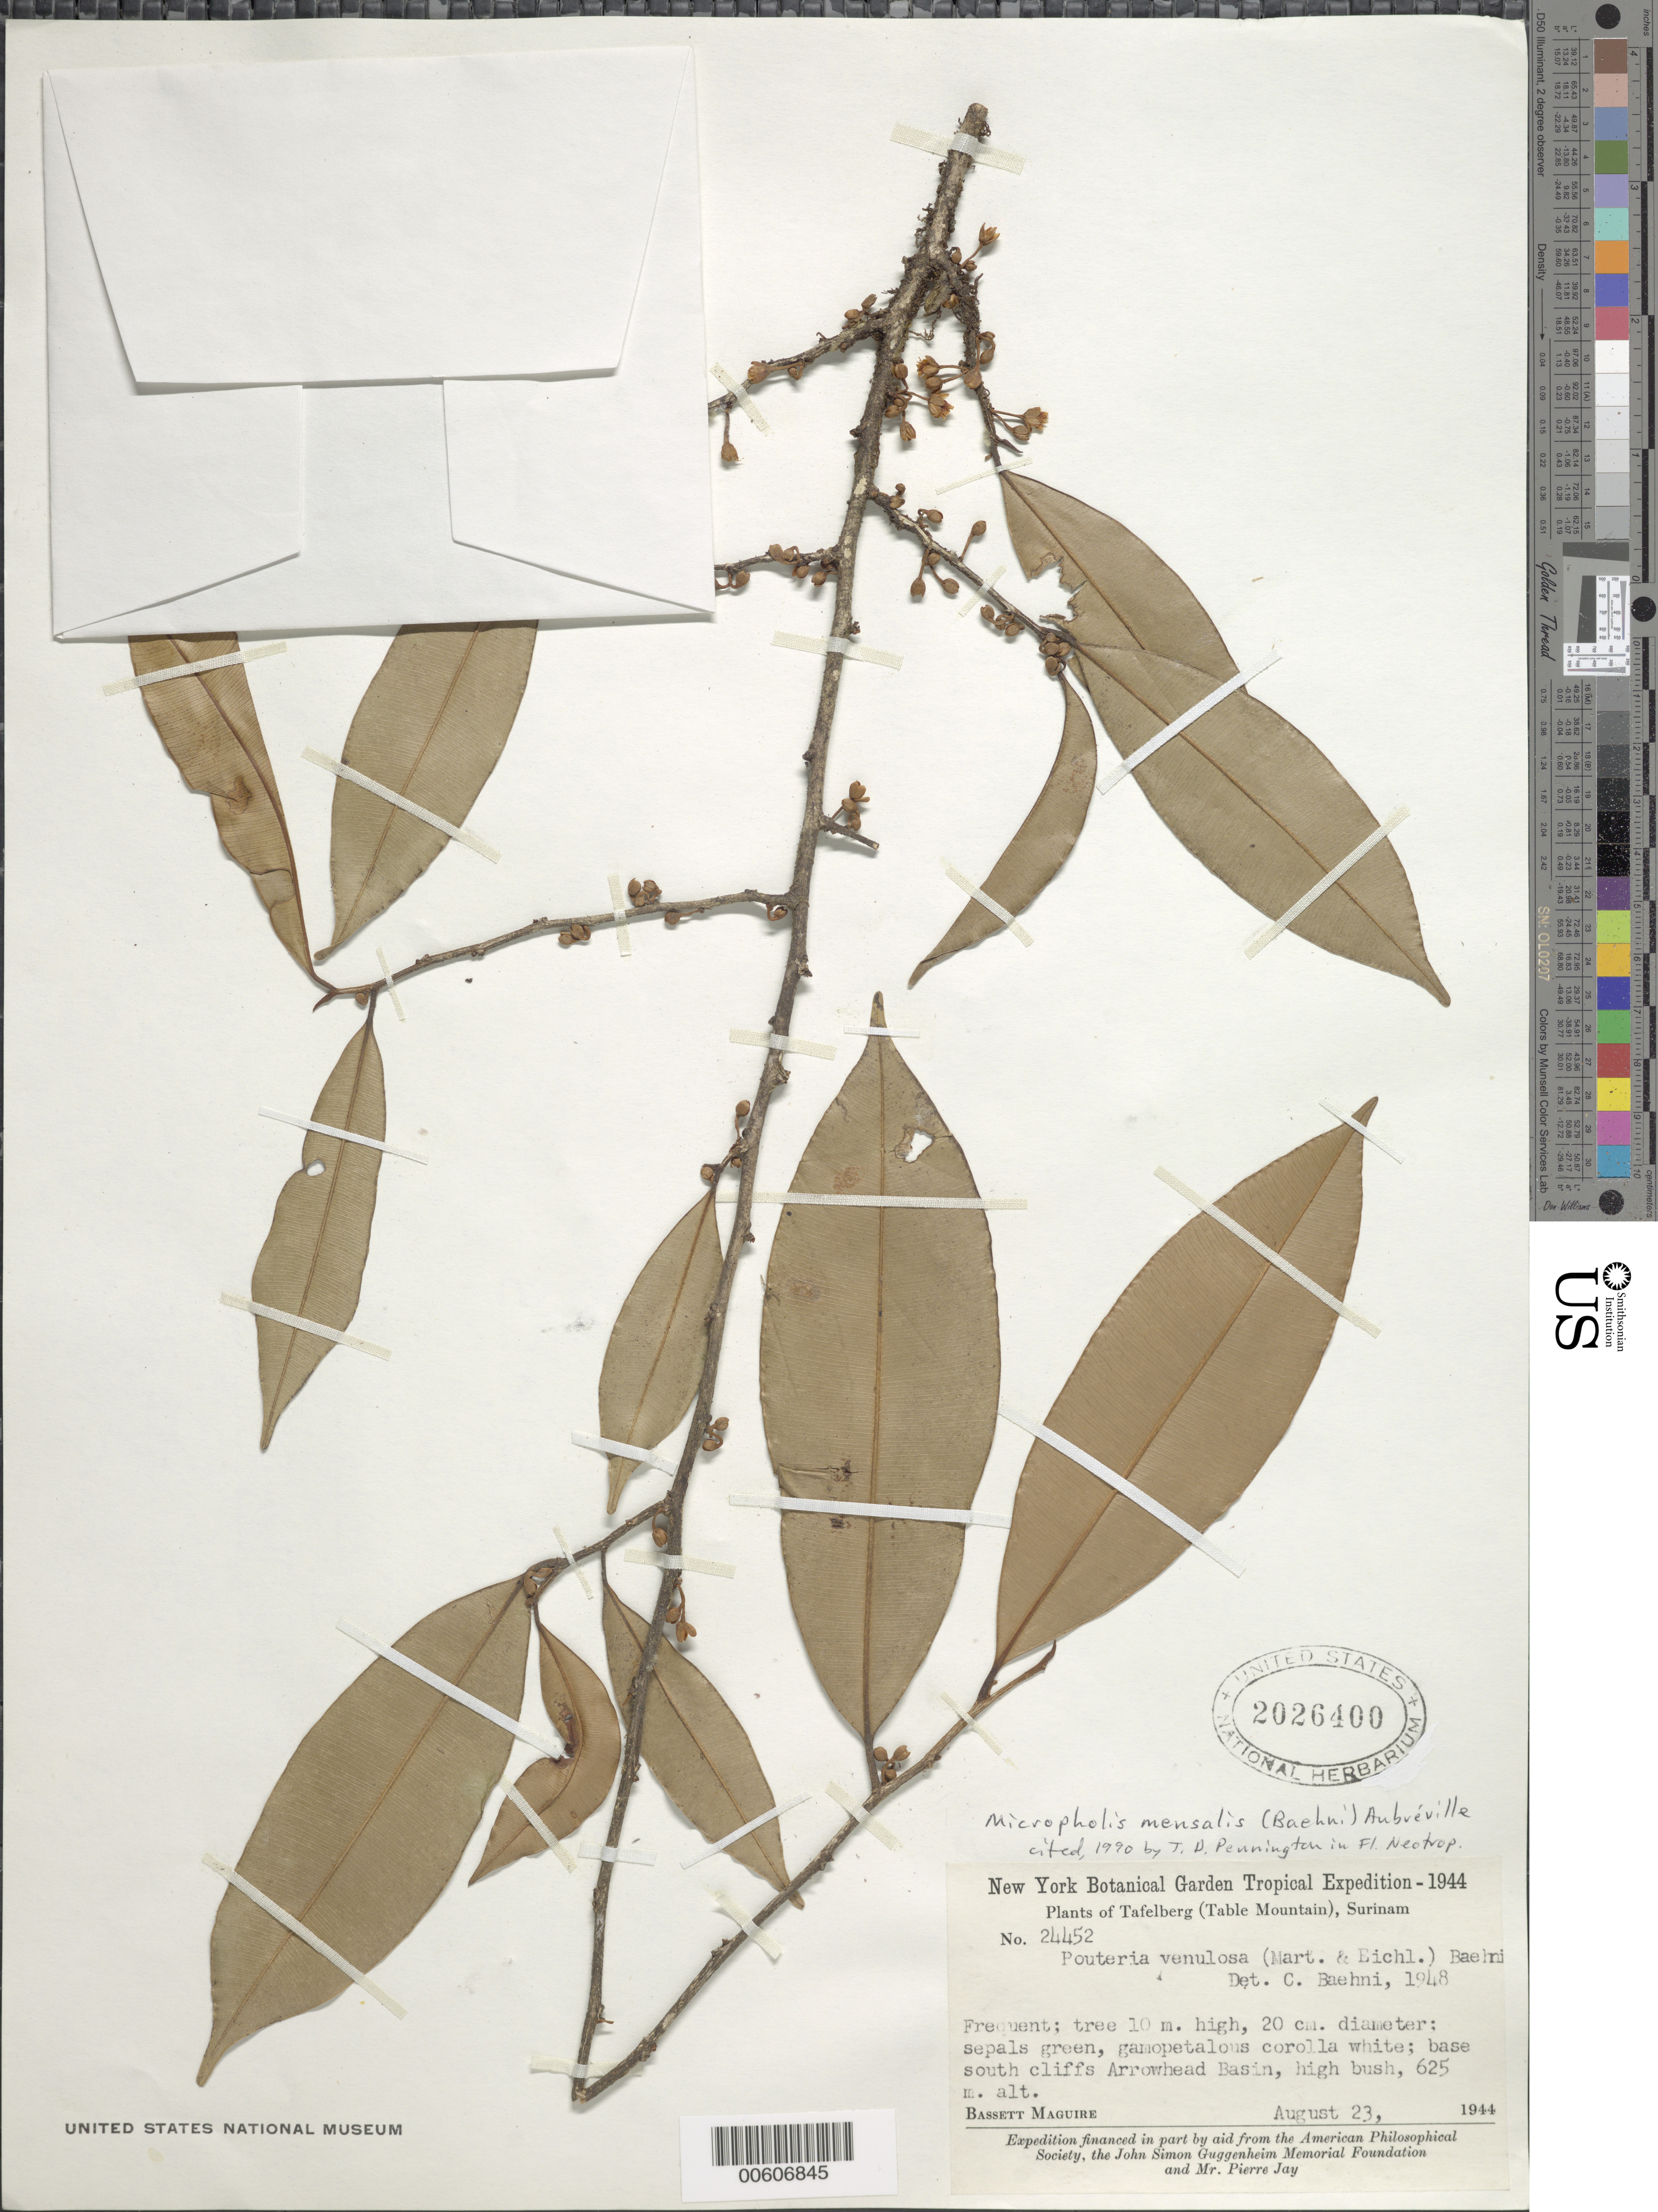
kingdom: Plantae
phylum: Tracheophyta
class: Magnoliopsida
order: Ericales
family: Sapotaceae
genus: Micropholis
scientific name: Micropholis mensalis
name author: (Baehni) Aubrév.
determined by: Pennington, T. D., (K)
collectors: B. Maguire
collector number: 24452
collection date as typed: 23-Aug-44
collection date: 1944-08-23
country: Suriname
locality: Tafelberg (Table Mountain), Arrowhead Basin, S base of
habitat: High bush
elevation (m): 625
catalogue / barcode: US 2026400